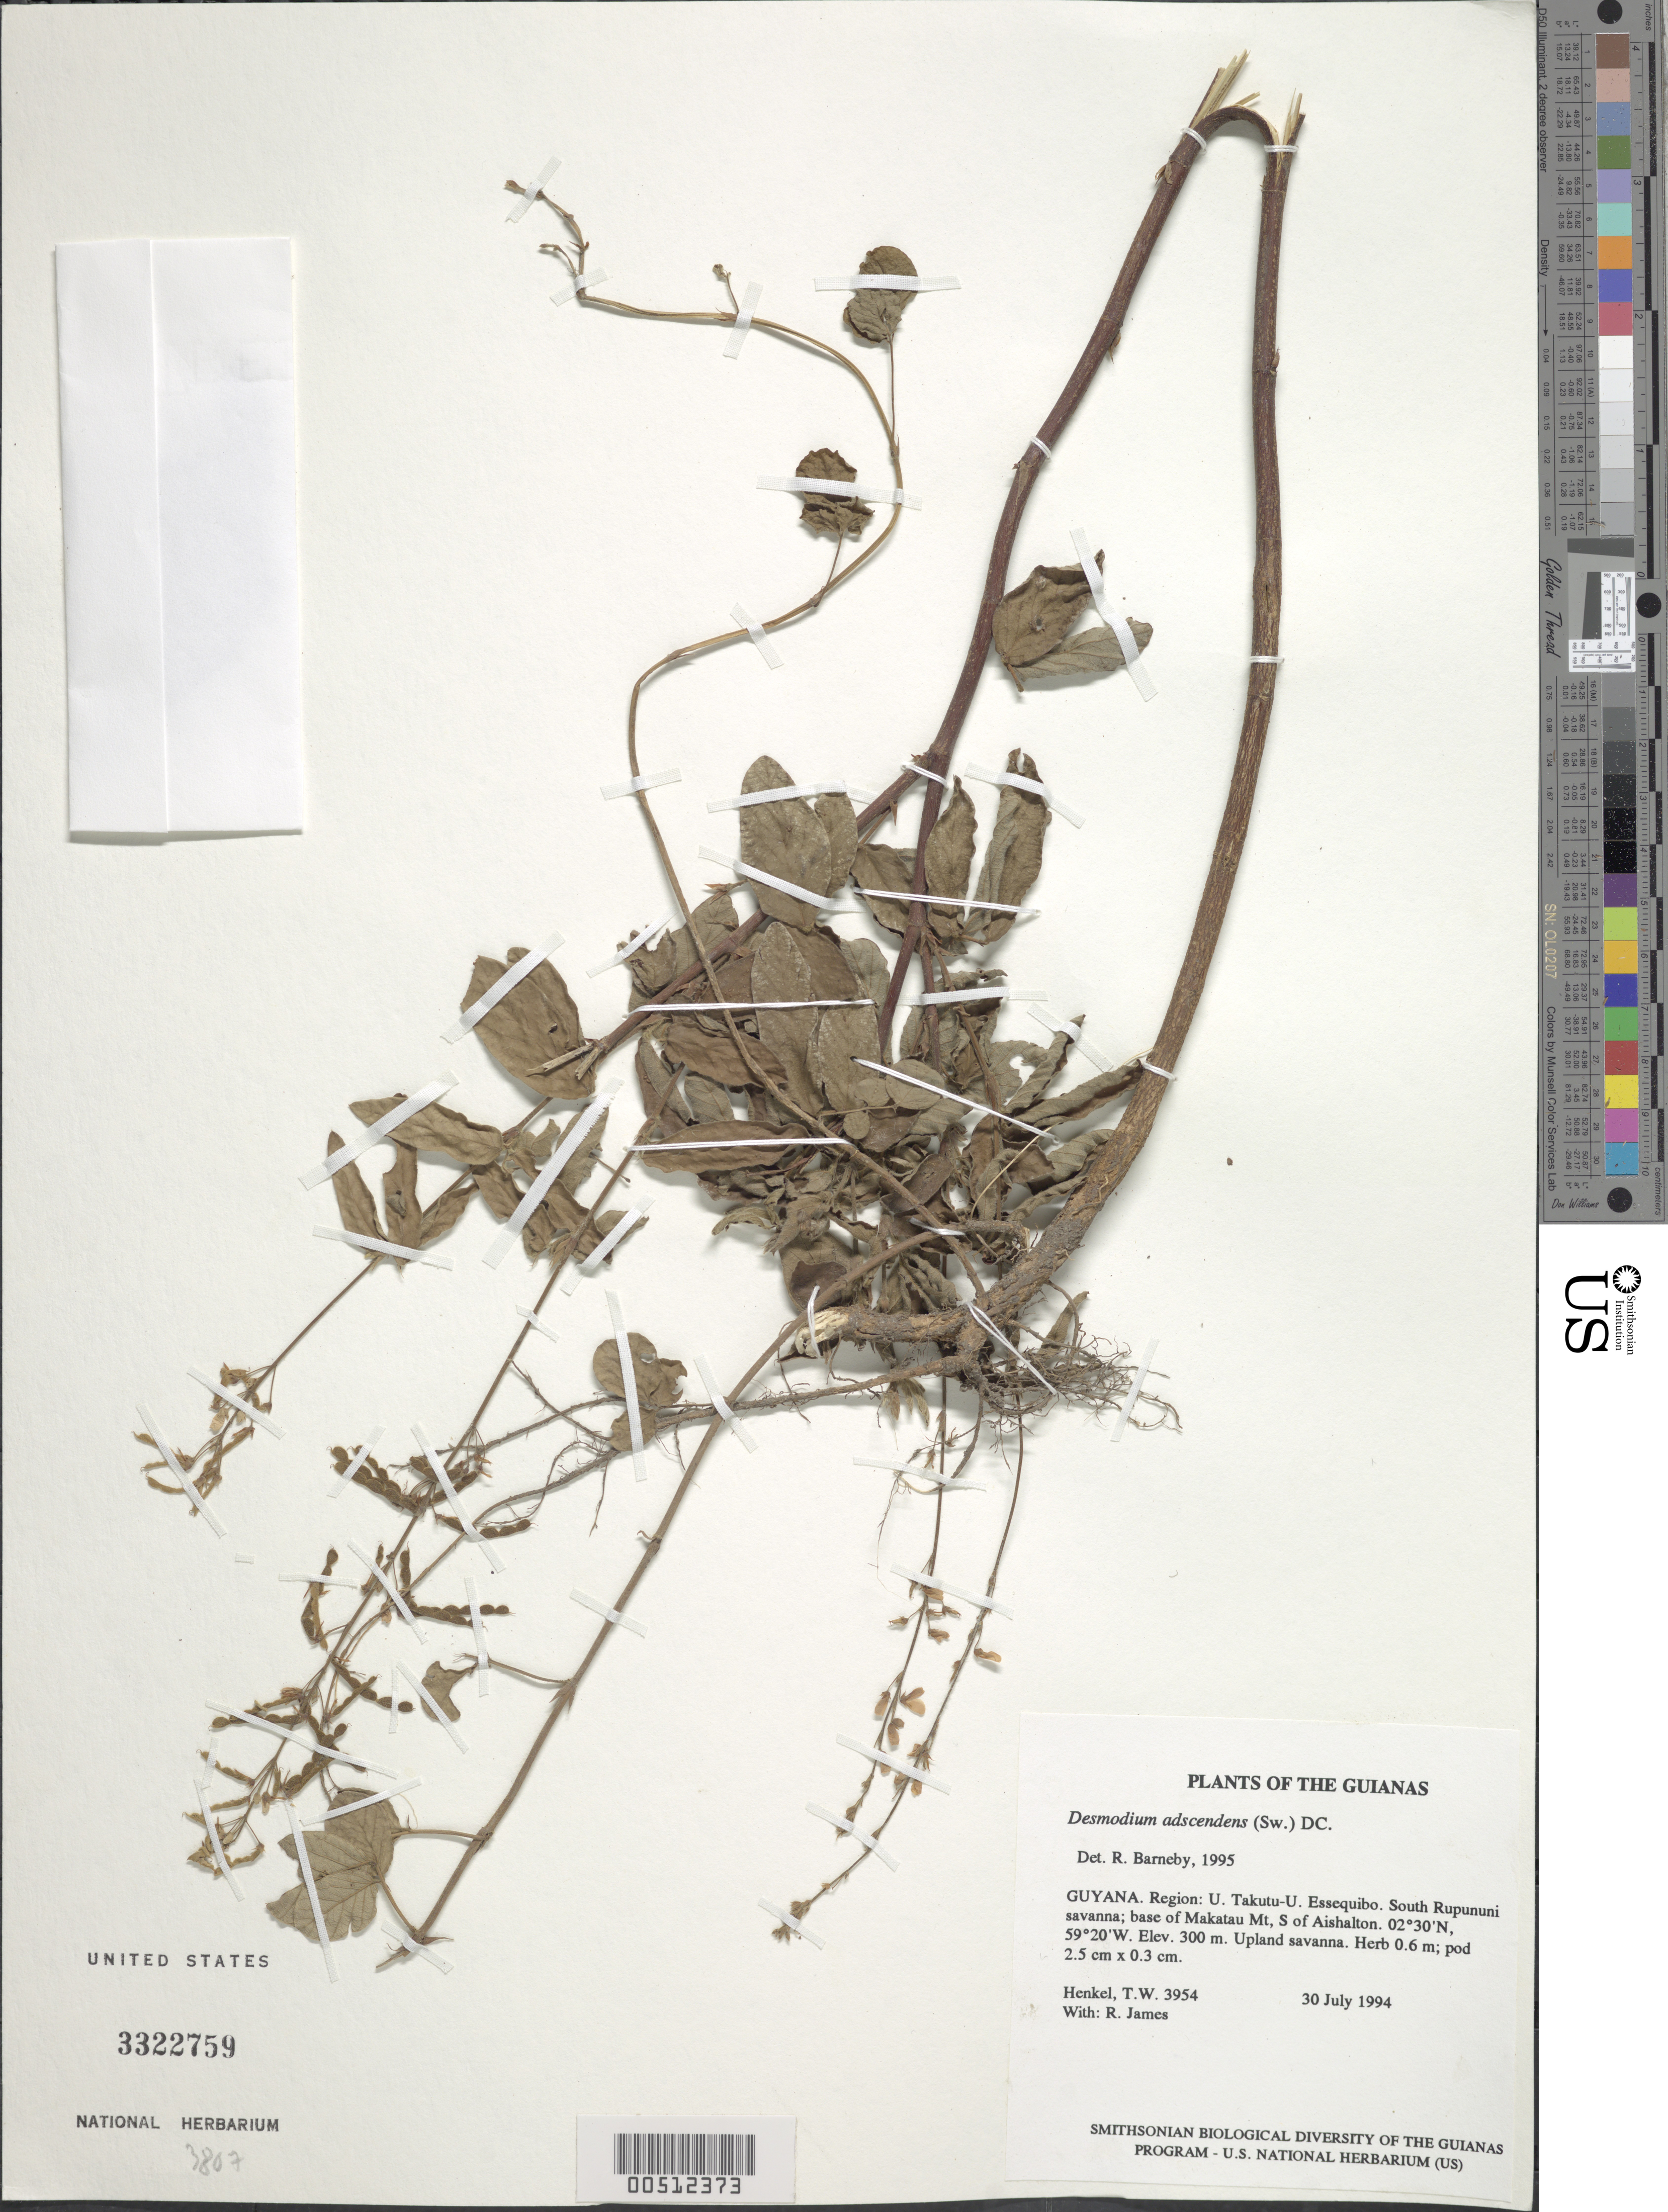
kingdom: Plantae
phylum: Tracheophyta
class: Magnoliopsida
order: Fabales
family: Fabaceae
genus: Grona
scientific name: Grona adscendens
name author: (Sw.) H. Ohashi & K. Ohashi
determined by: Strong, Mark T., (BOT), Smithsonian Institution - National Museum of Natural History (UNITED STATES)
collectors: T. Henkel & R. James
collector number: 3954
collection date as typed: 30 July 1994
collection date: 1994-07-30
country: Guyana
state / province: U. Takutu-U. Essequibo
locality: South Rupununi savanna; base of Makatau Mt, S of Aishalton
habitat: Upland savanna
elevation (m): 300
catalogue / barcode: US 3322759